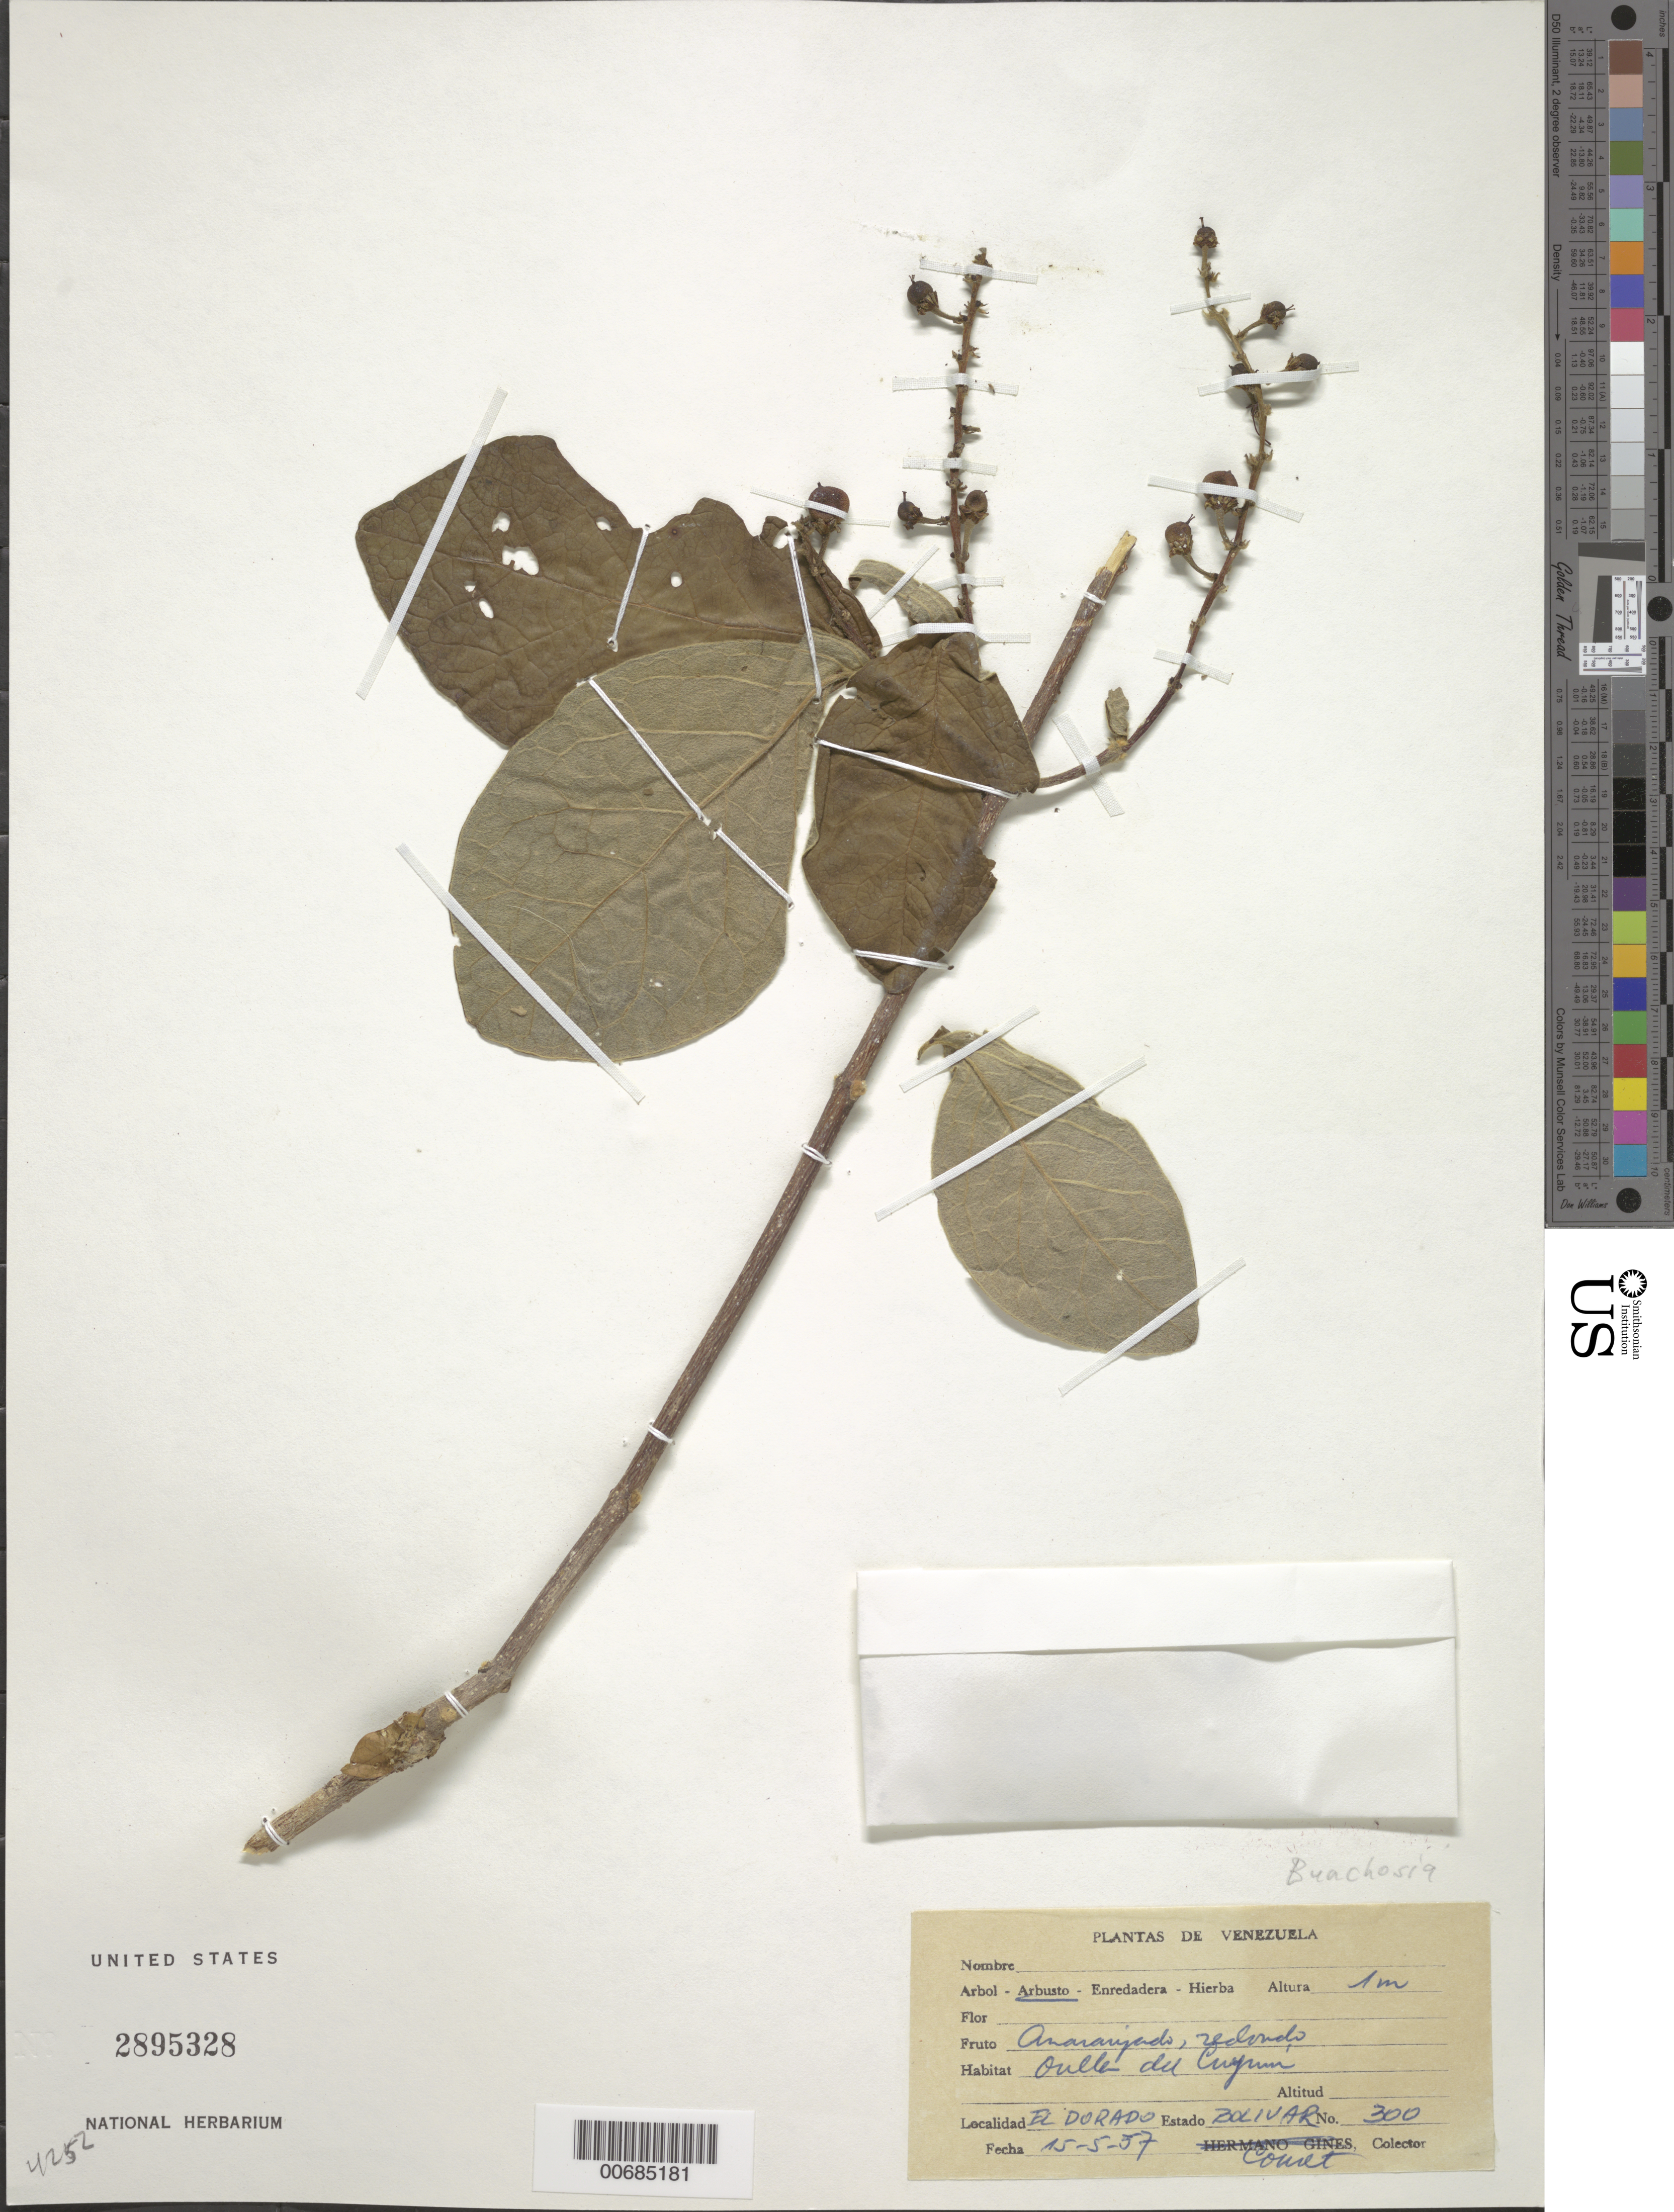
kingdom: Plantae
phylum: Tracheophyta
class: Magnoliopsida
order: Malpighiales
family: Malpighiaceae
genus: Bunchosia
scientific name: Bunchosia sp.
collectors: -. Couret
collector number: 300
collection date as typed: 15-May-57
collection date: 1957-05-15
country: Venezuela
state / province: Bolívar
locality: El Dorado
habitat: Orilla del Cuyuni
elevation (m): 1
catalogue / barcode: US 2895328